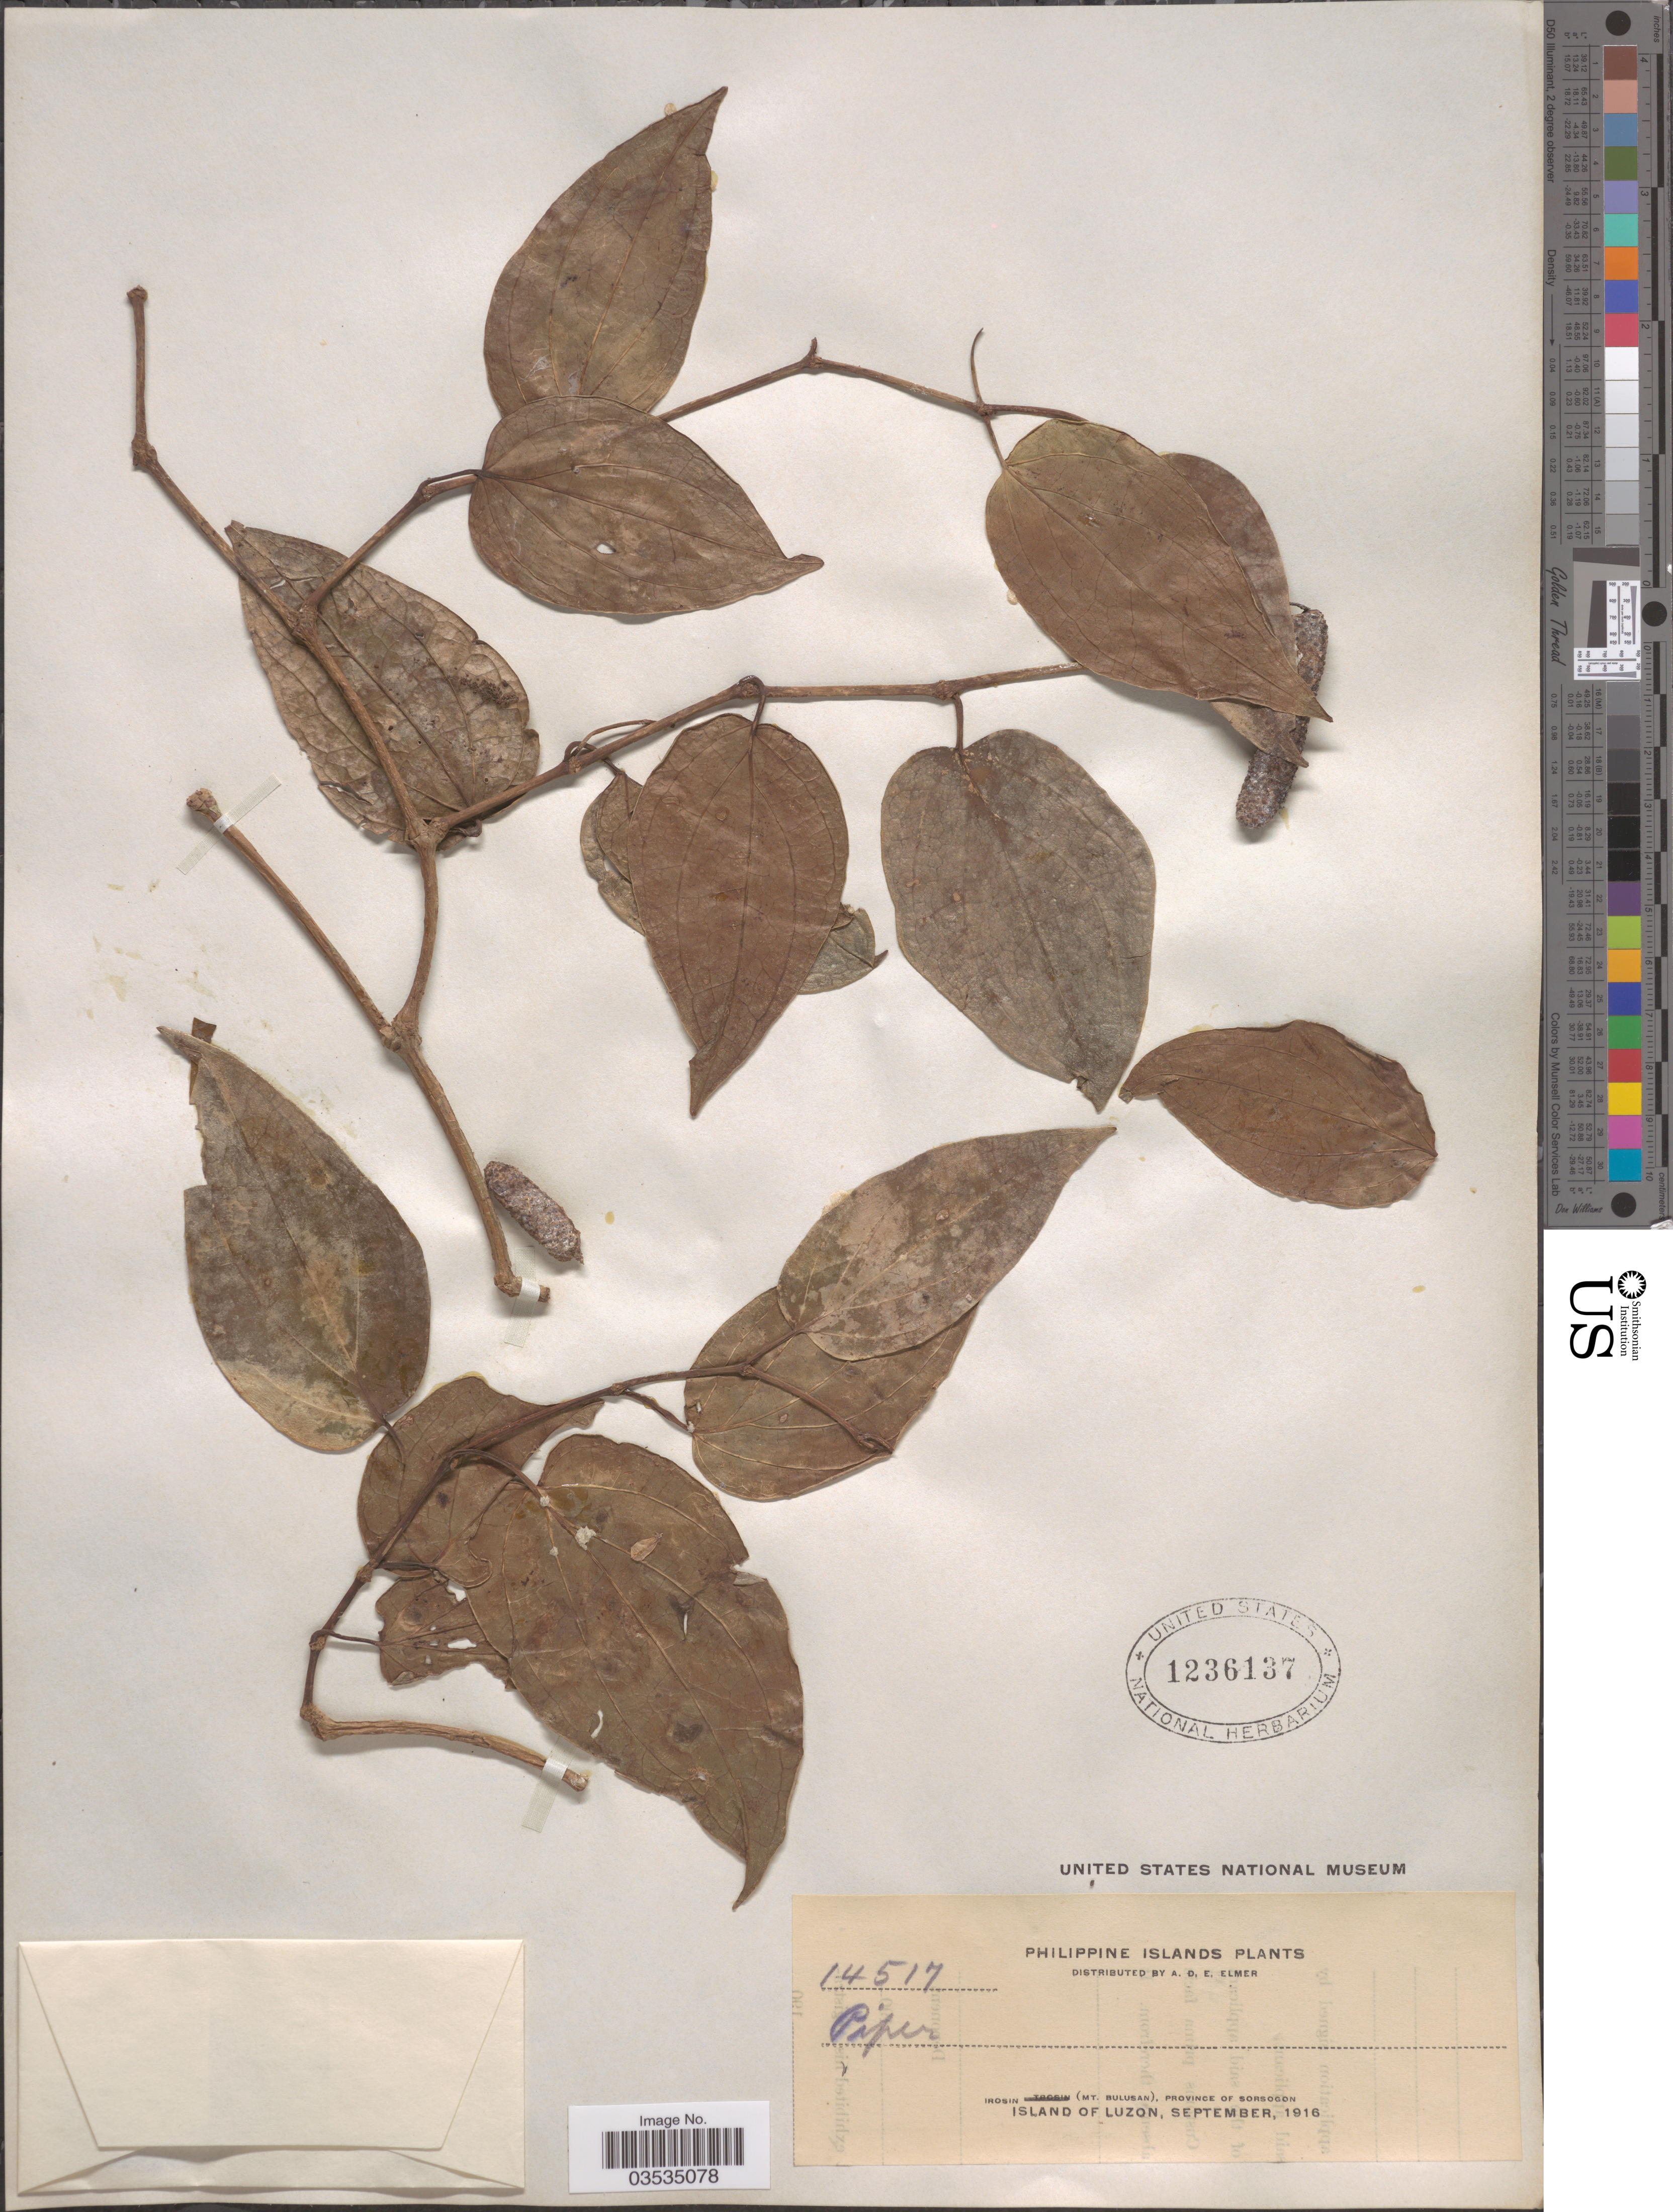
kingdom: Plantae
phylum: Tracheophyta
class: Magnoliopsida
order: Piperales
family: Piperaceae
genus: Piper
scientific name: Piper sp.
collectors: A. D. E. Elmer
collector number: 14517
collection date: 1916-09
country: Philippines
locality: Philippine Islands. Irosin (Mt. Bulusan), Province of Sorsogon. Island of Luzon.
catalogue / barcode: US 1236137